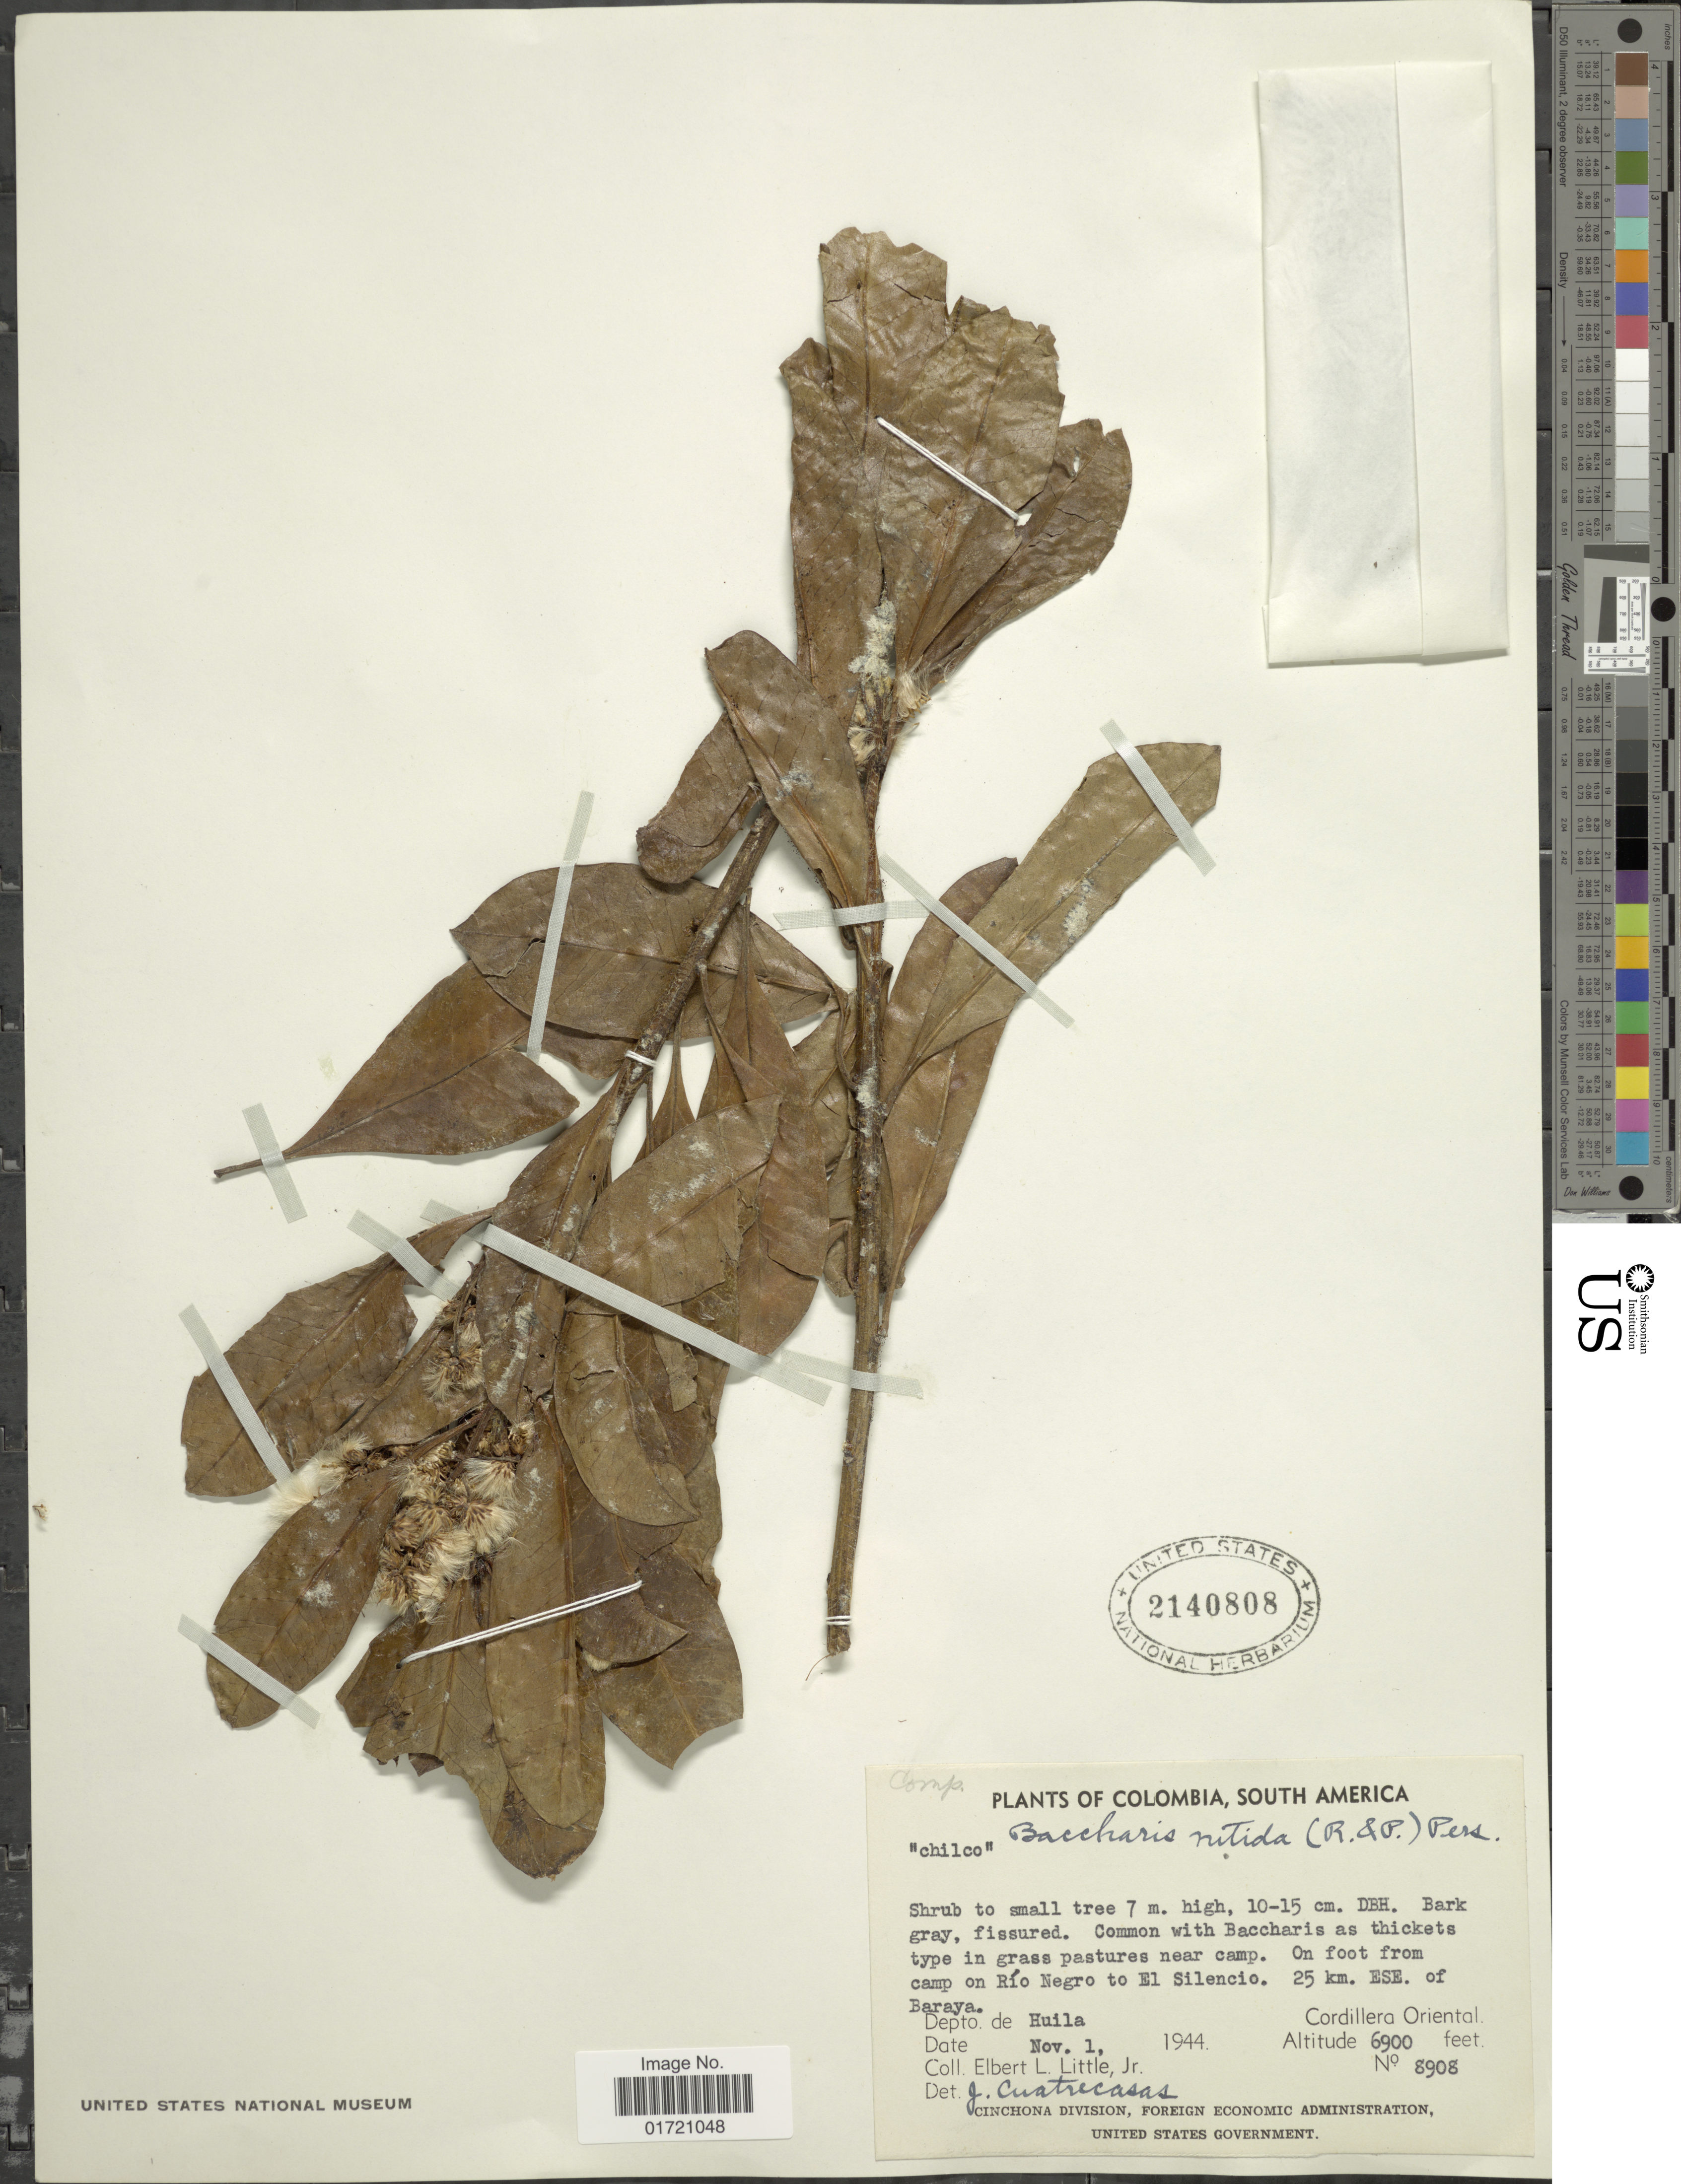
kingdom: Plantae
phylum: Tracheophyta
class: Magnoliopsida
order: Asterales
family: Asteraceae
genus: Baccharis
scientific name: Baccharis nitida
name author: (Ruiz & Pav.) Pers.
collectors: E. L. Little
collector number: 8908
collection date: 1944-11-01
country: Colombia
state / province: Huila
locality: On foot from camp on Río Negro to El Silencio. 25 km. ESE. of Baraya. Depto. de Huila. Cordillera Oriental.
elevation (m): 2103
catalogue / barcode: US 2140808